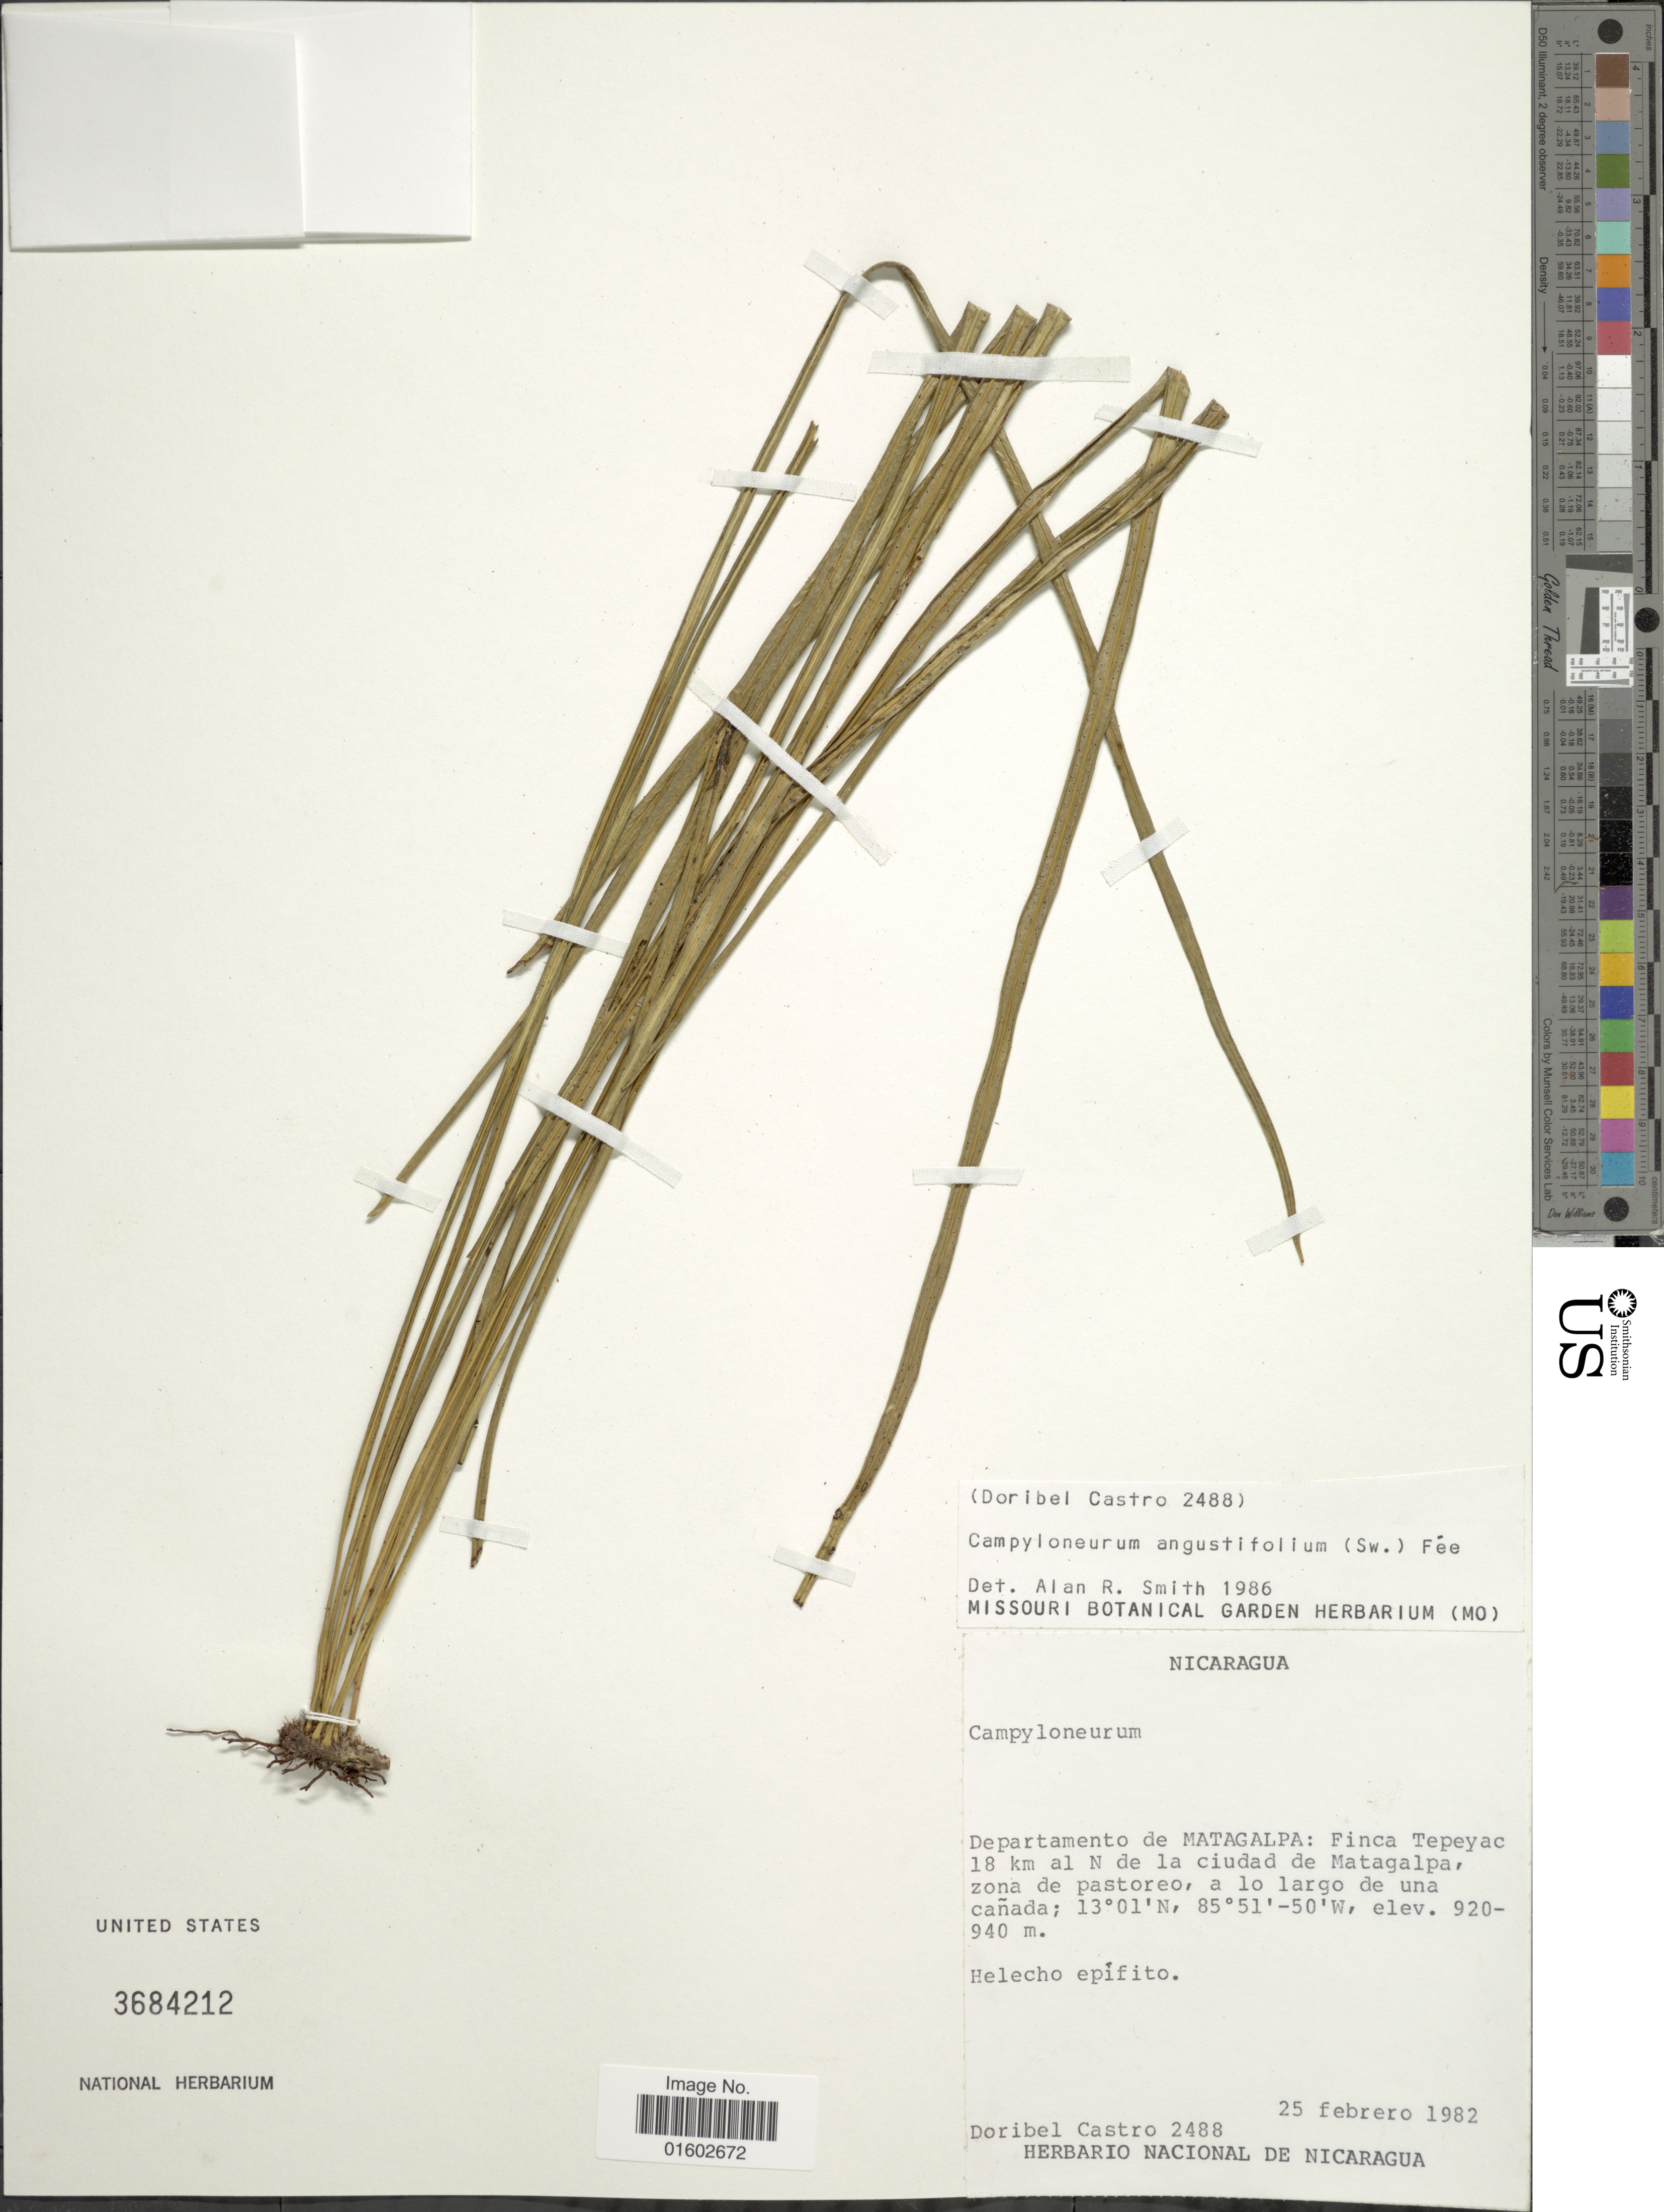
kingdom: Plantae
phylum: Tracheophyta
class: Polypodiopsida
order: Polypodiales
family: Polypodiaceae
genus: Campyloneurum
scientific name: Campyloneurum angustifolium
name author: (Sw.) Fée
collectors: D. Castro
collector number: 2488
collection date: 1982-02-25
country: Nicaragua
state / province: Matagalpa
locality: Departamento de Matagalpa: Finca Tepeyac 18 km al N de la ciudad de Matagalpa, zona de pastoreo, a lo largo de ina cañada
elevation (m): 920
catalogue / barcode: US 3684212